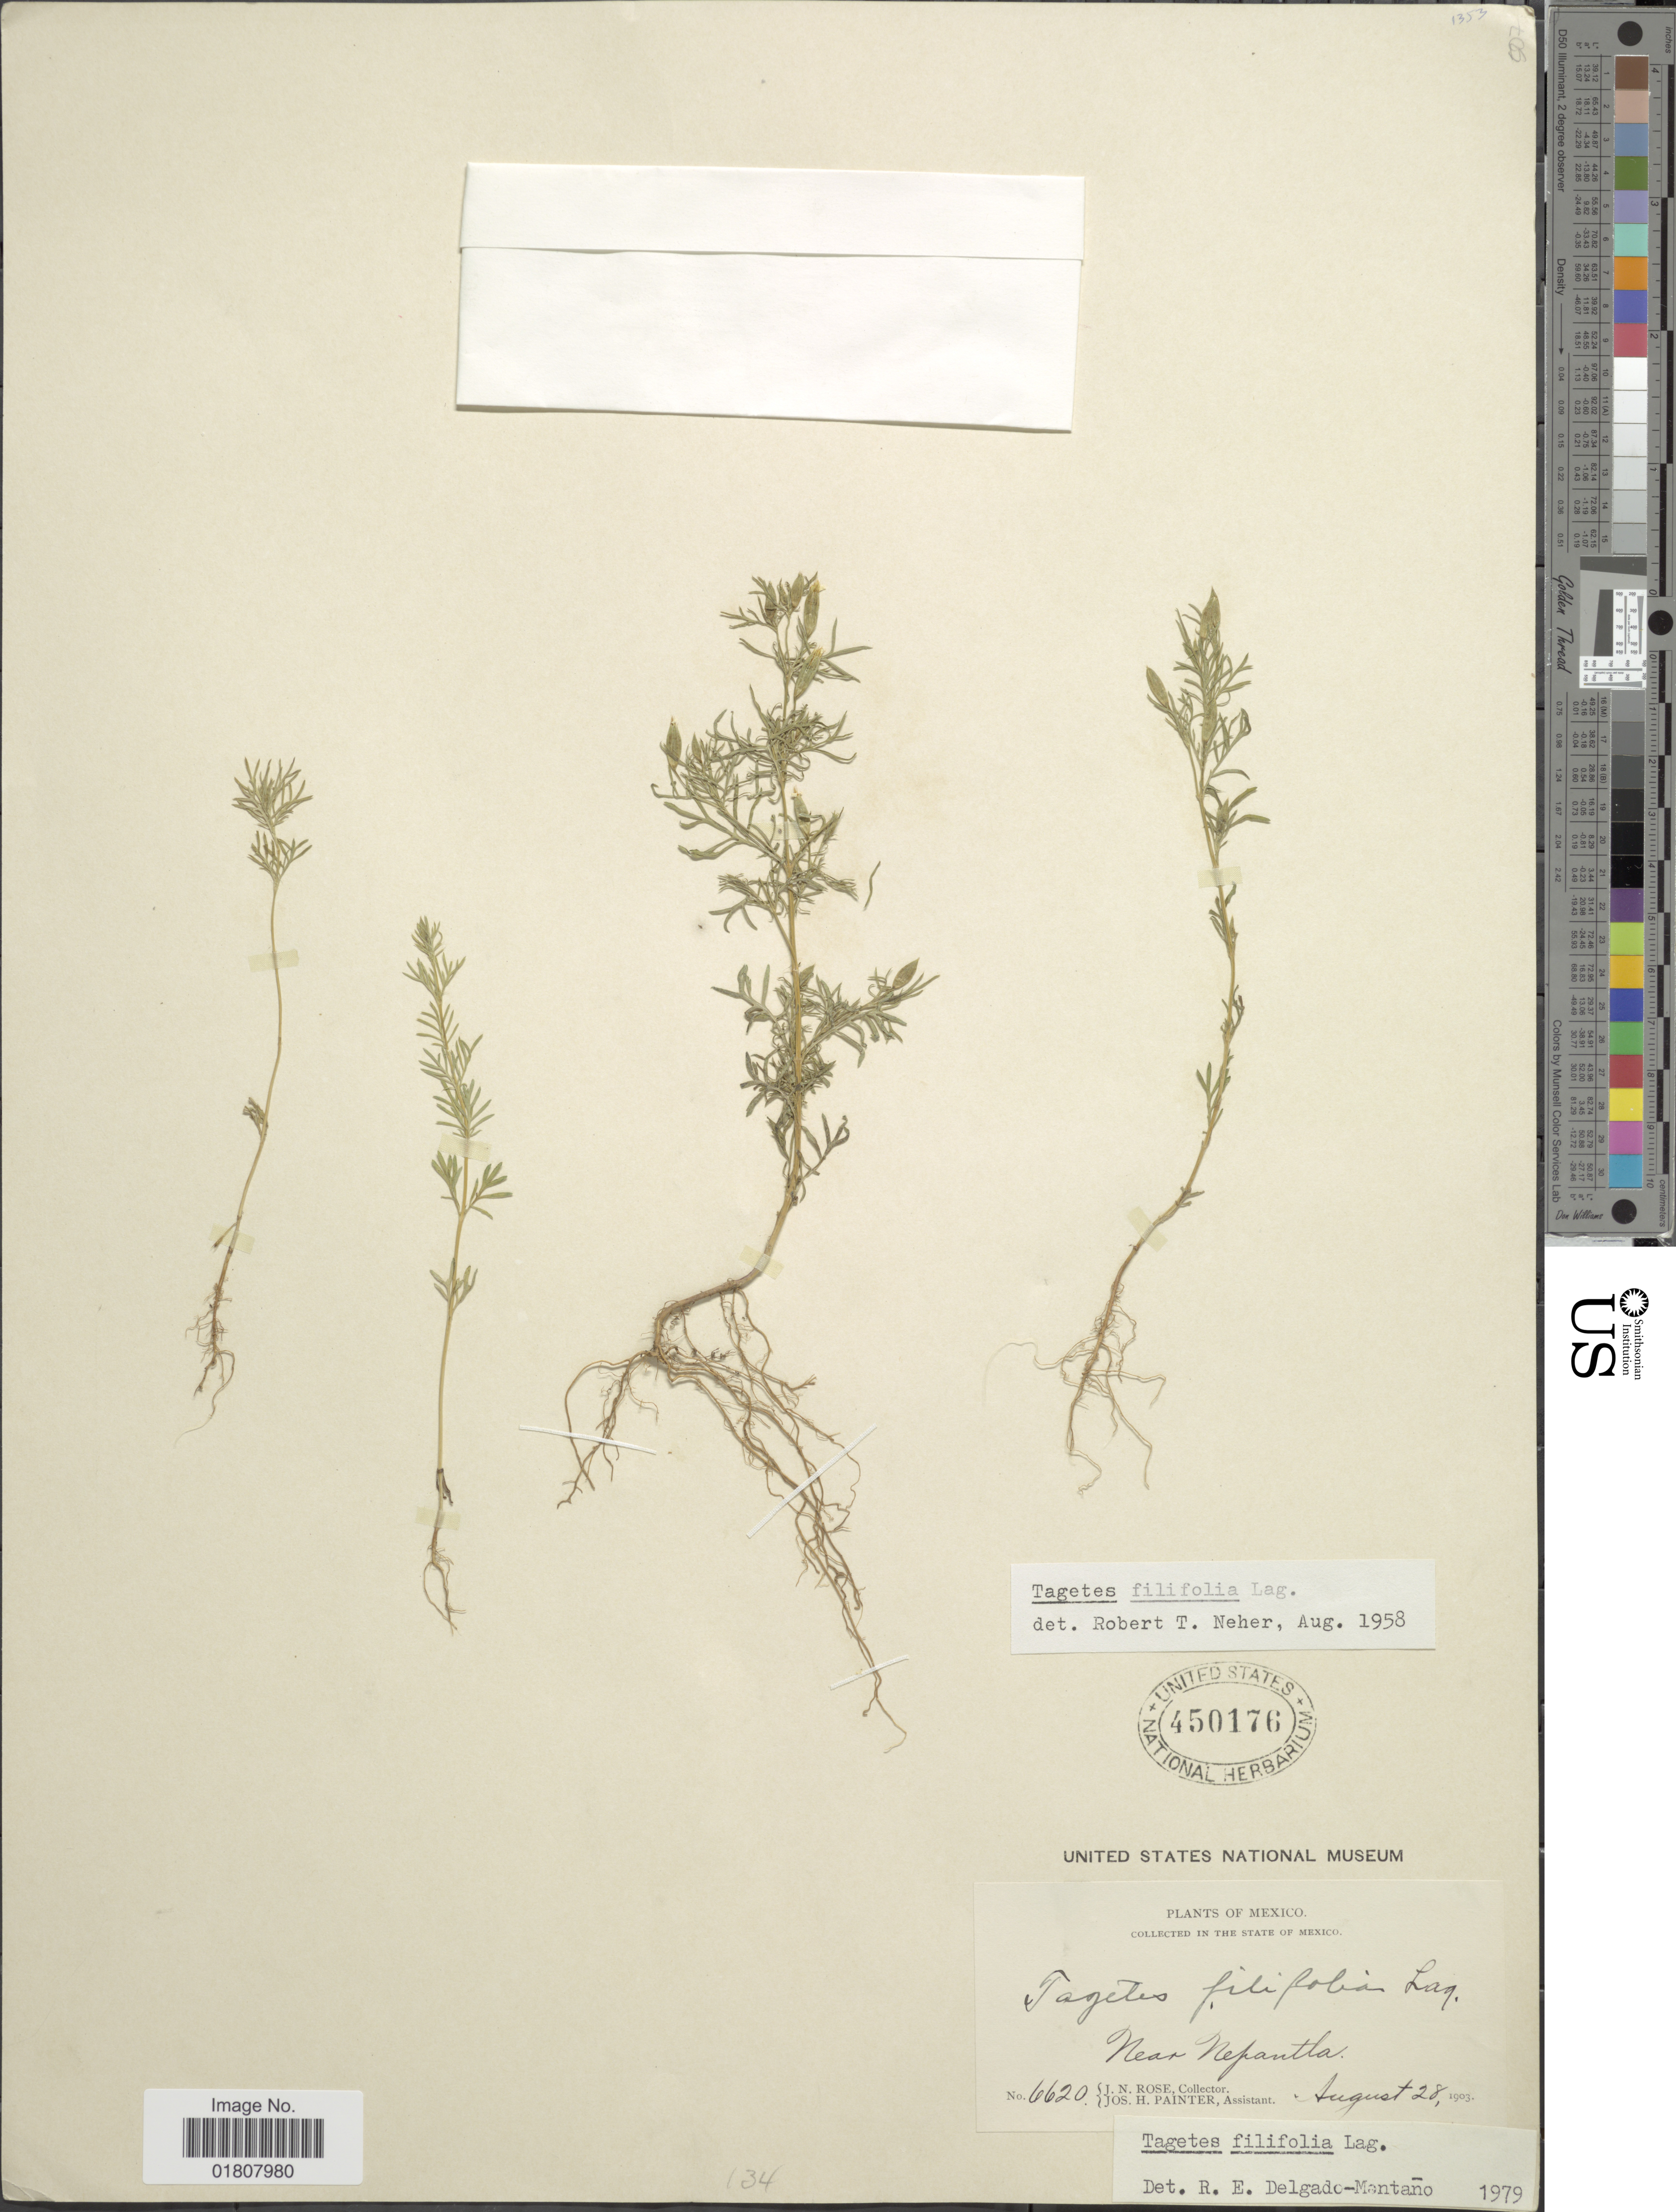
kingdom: Plantae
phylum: Tracheophyta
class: Magnoliopsida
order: Asterales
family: Asteraceae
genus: Tagetes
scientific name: Tagetes filifolia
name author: Lag.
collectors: J. N. Rose & J. H. Painter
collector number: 6620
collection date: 1903-08-28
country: Mexico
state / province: México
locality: Near Nepantla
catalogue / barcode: US 450176